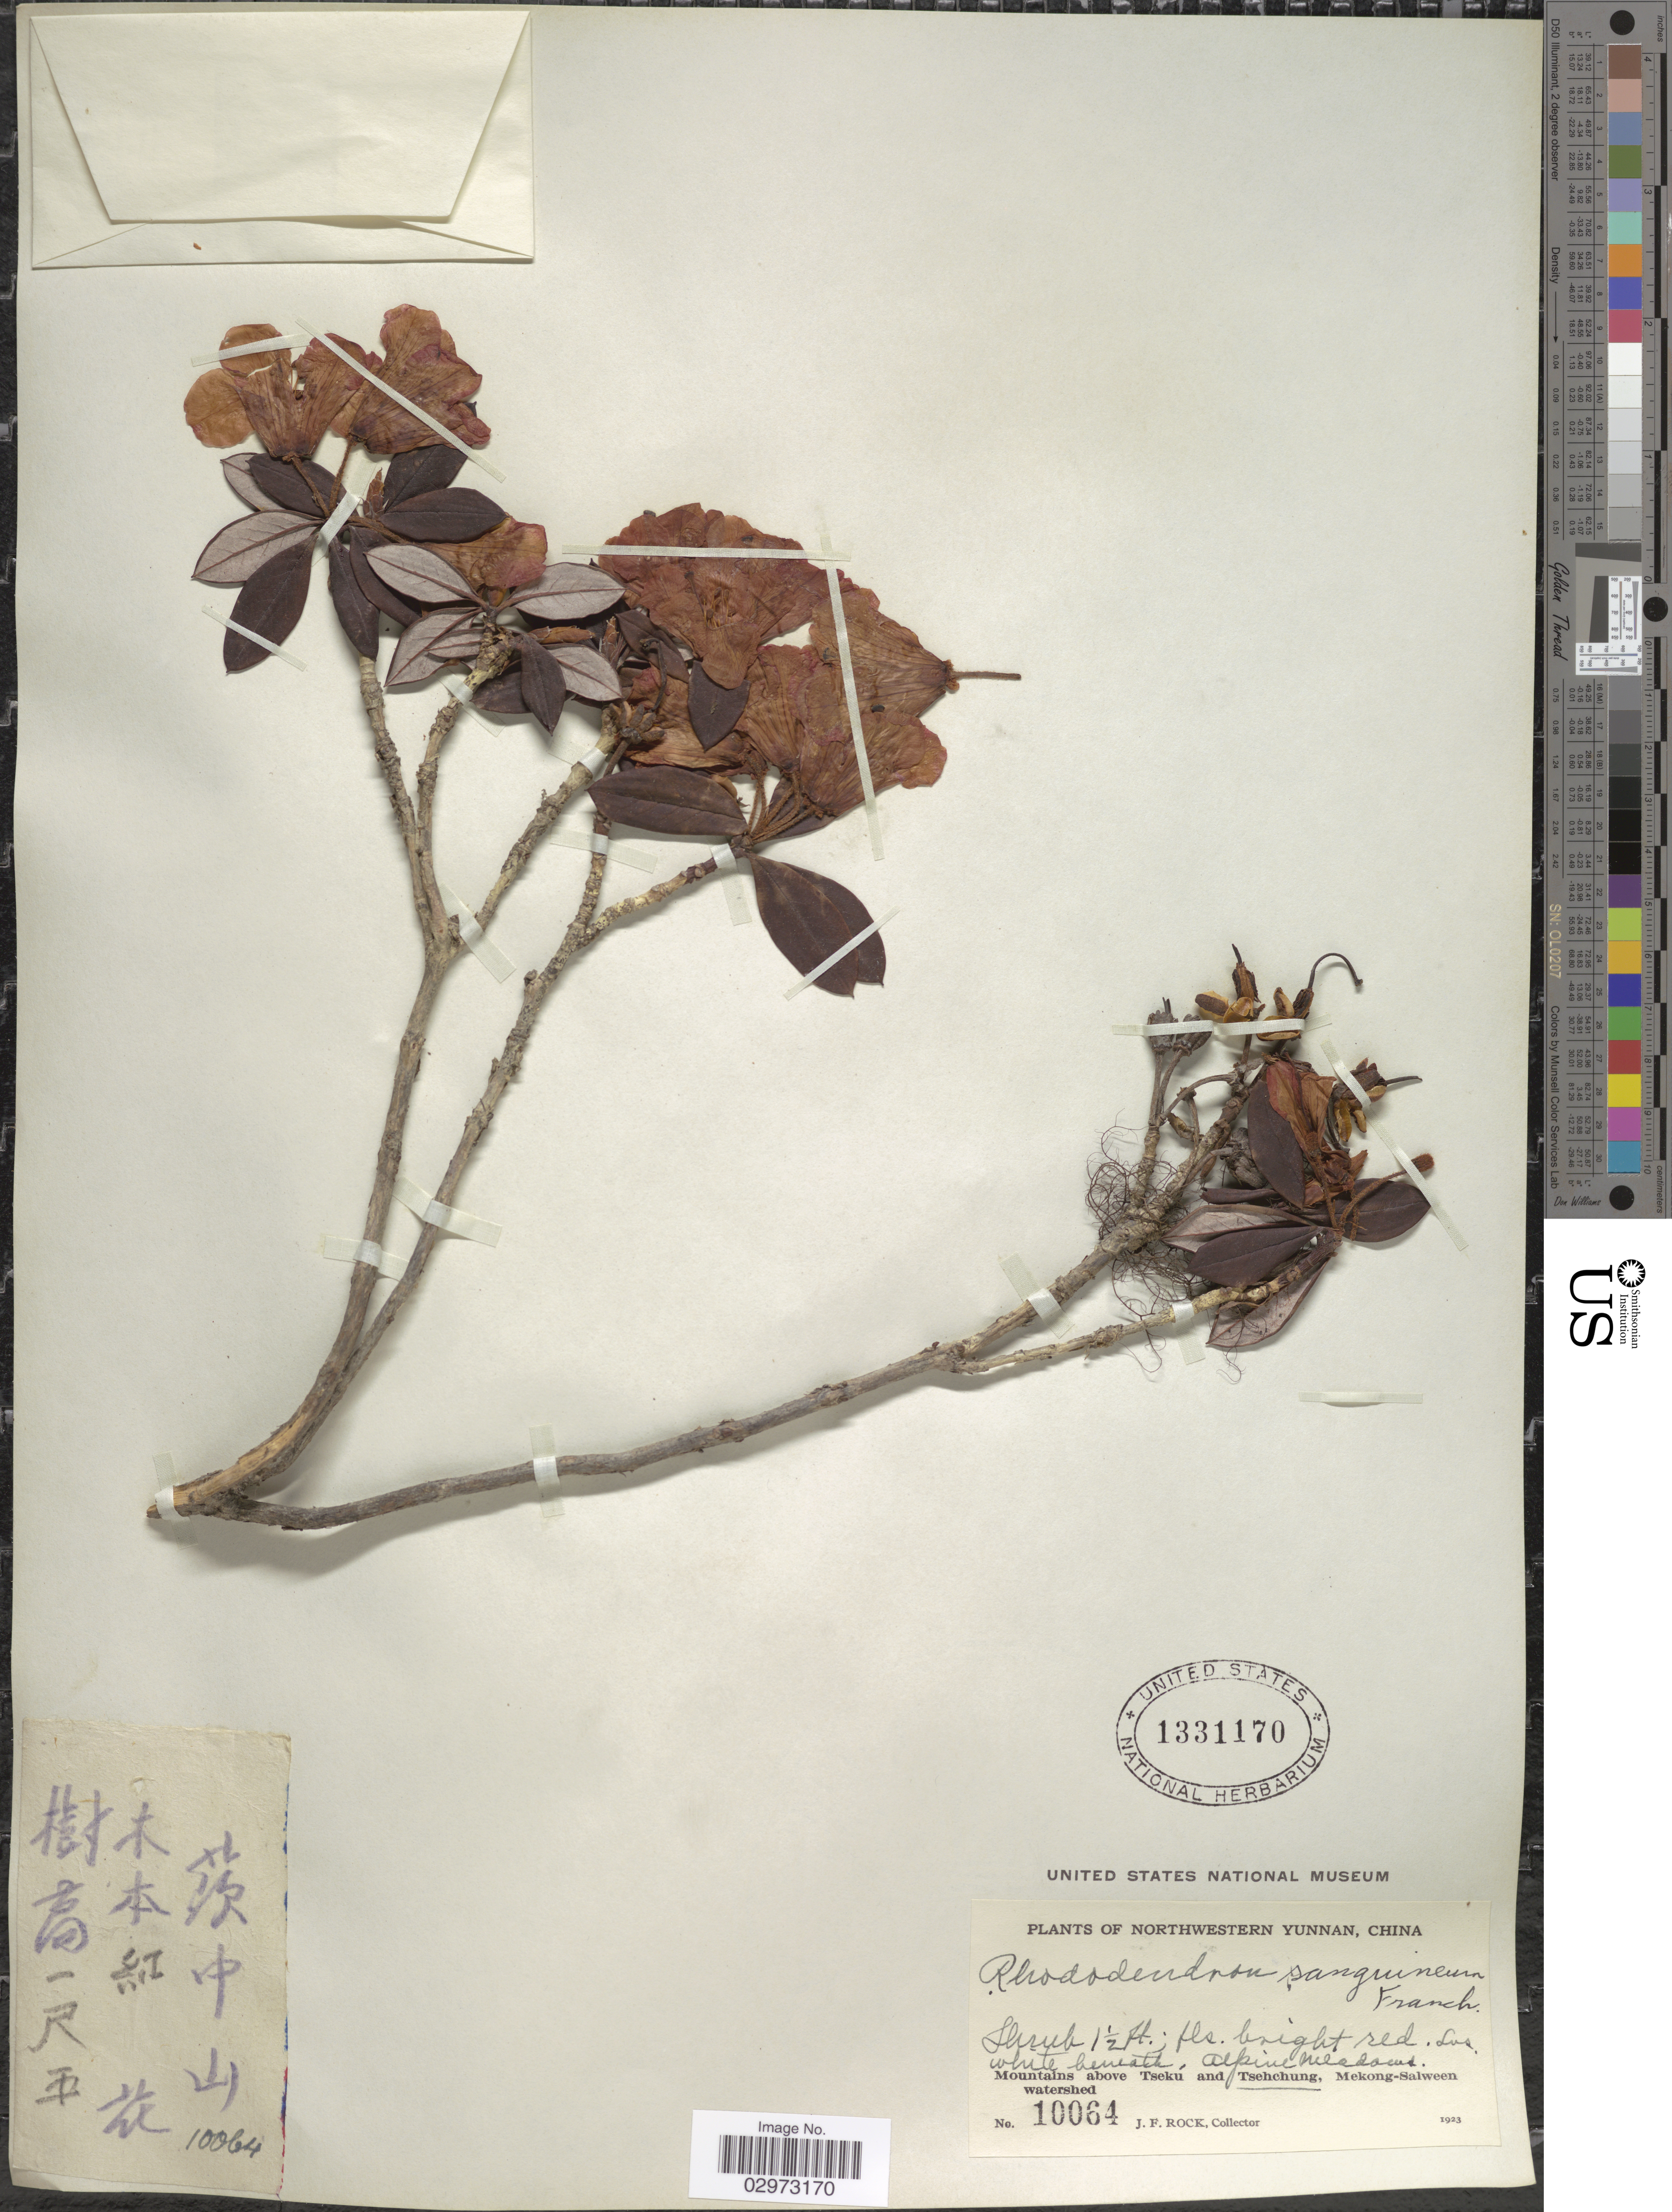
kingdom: Plantae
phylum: Tracheophyta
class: Magnoliopsida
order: Ericales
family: Ericaceae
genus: Rhododendron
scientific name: Rhododendron sanguineum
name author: Franch.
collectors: J. Rock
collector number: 10064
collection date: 1923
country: China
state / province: Yunnan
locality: Northwestern Yunnan. Alpine meadows. Mountains above Tseku and Tsehchung, Mekong-Salween watershed.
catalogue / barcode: US 1331170